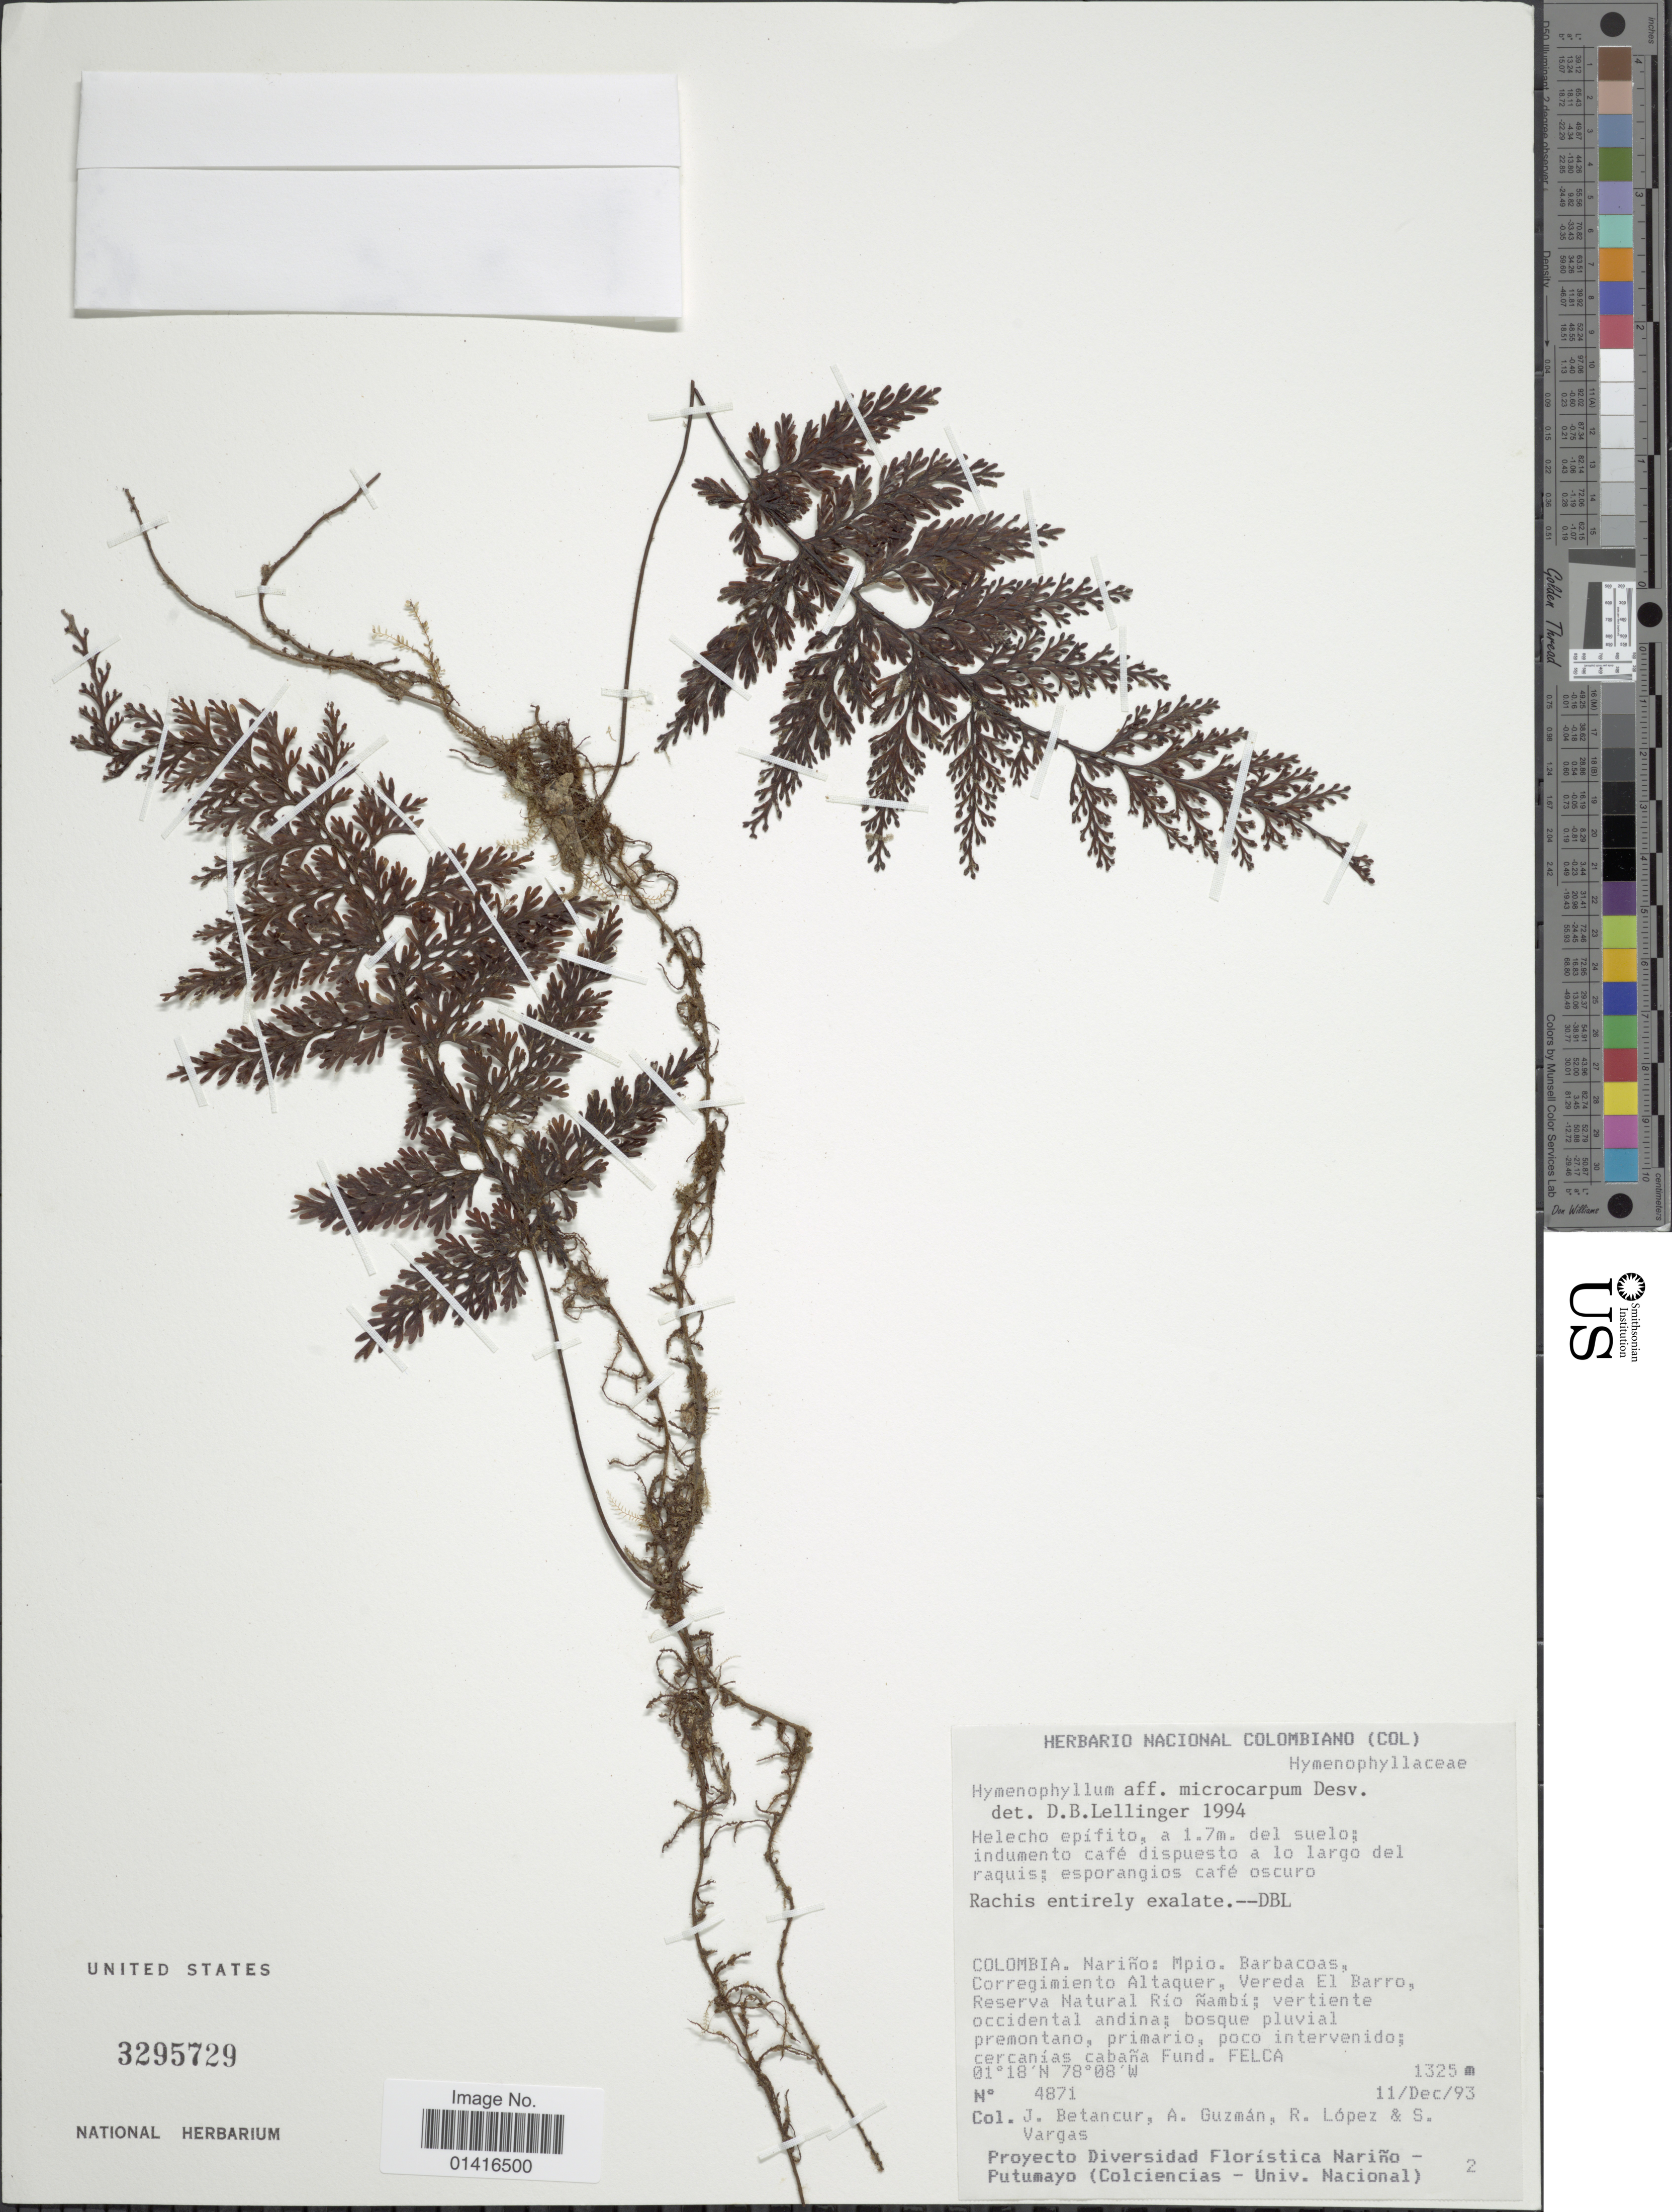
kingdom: Plantae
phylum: Tracheophyta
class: Polypodiopsida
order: Hymenophyllales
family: Hymenophyllaceae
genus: Hymenophyllum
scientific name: Hymenophyllum microcarpum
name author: (Desv.) Lellinger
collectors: J. Betancur, A. Guzman, R. Lopez & S. Vargas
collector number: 4871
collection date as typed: Transcribed d/m/y: 11/12/93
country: Colombia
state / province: Nariño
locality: Mpio. Barbacoas. Corregimiento Altaquer, vereda El Barro, reserva Natural Río Ñambi; vertiente occidental andina.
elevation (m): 1325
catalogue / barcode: US 3295729